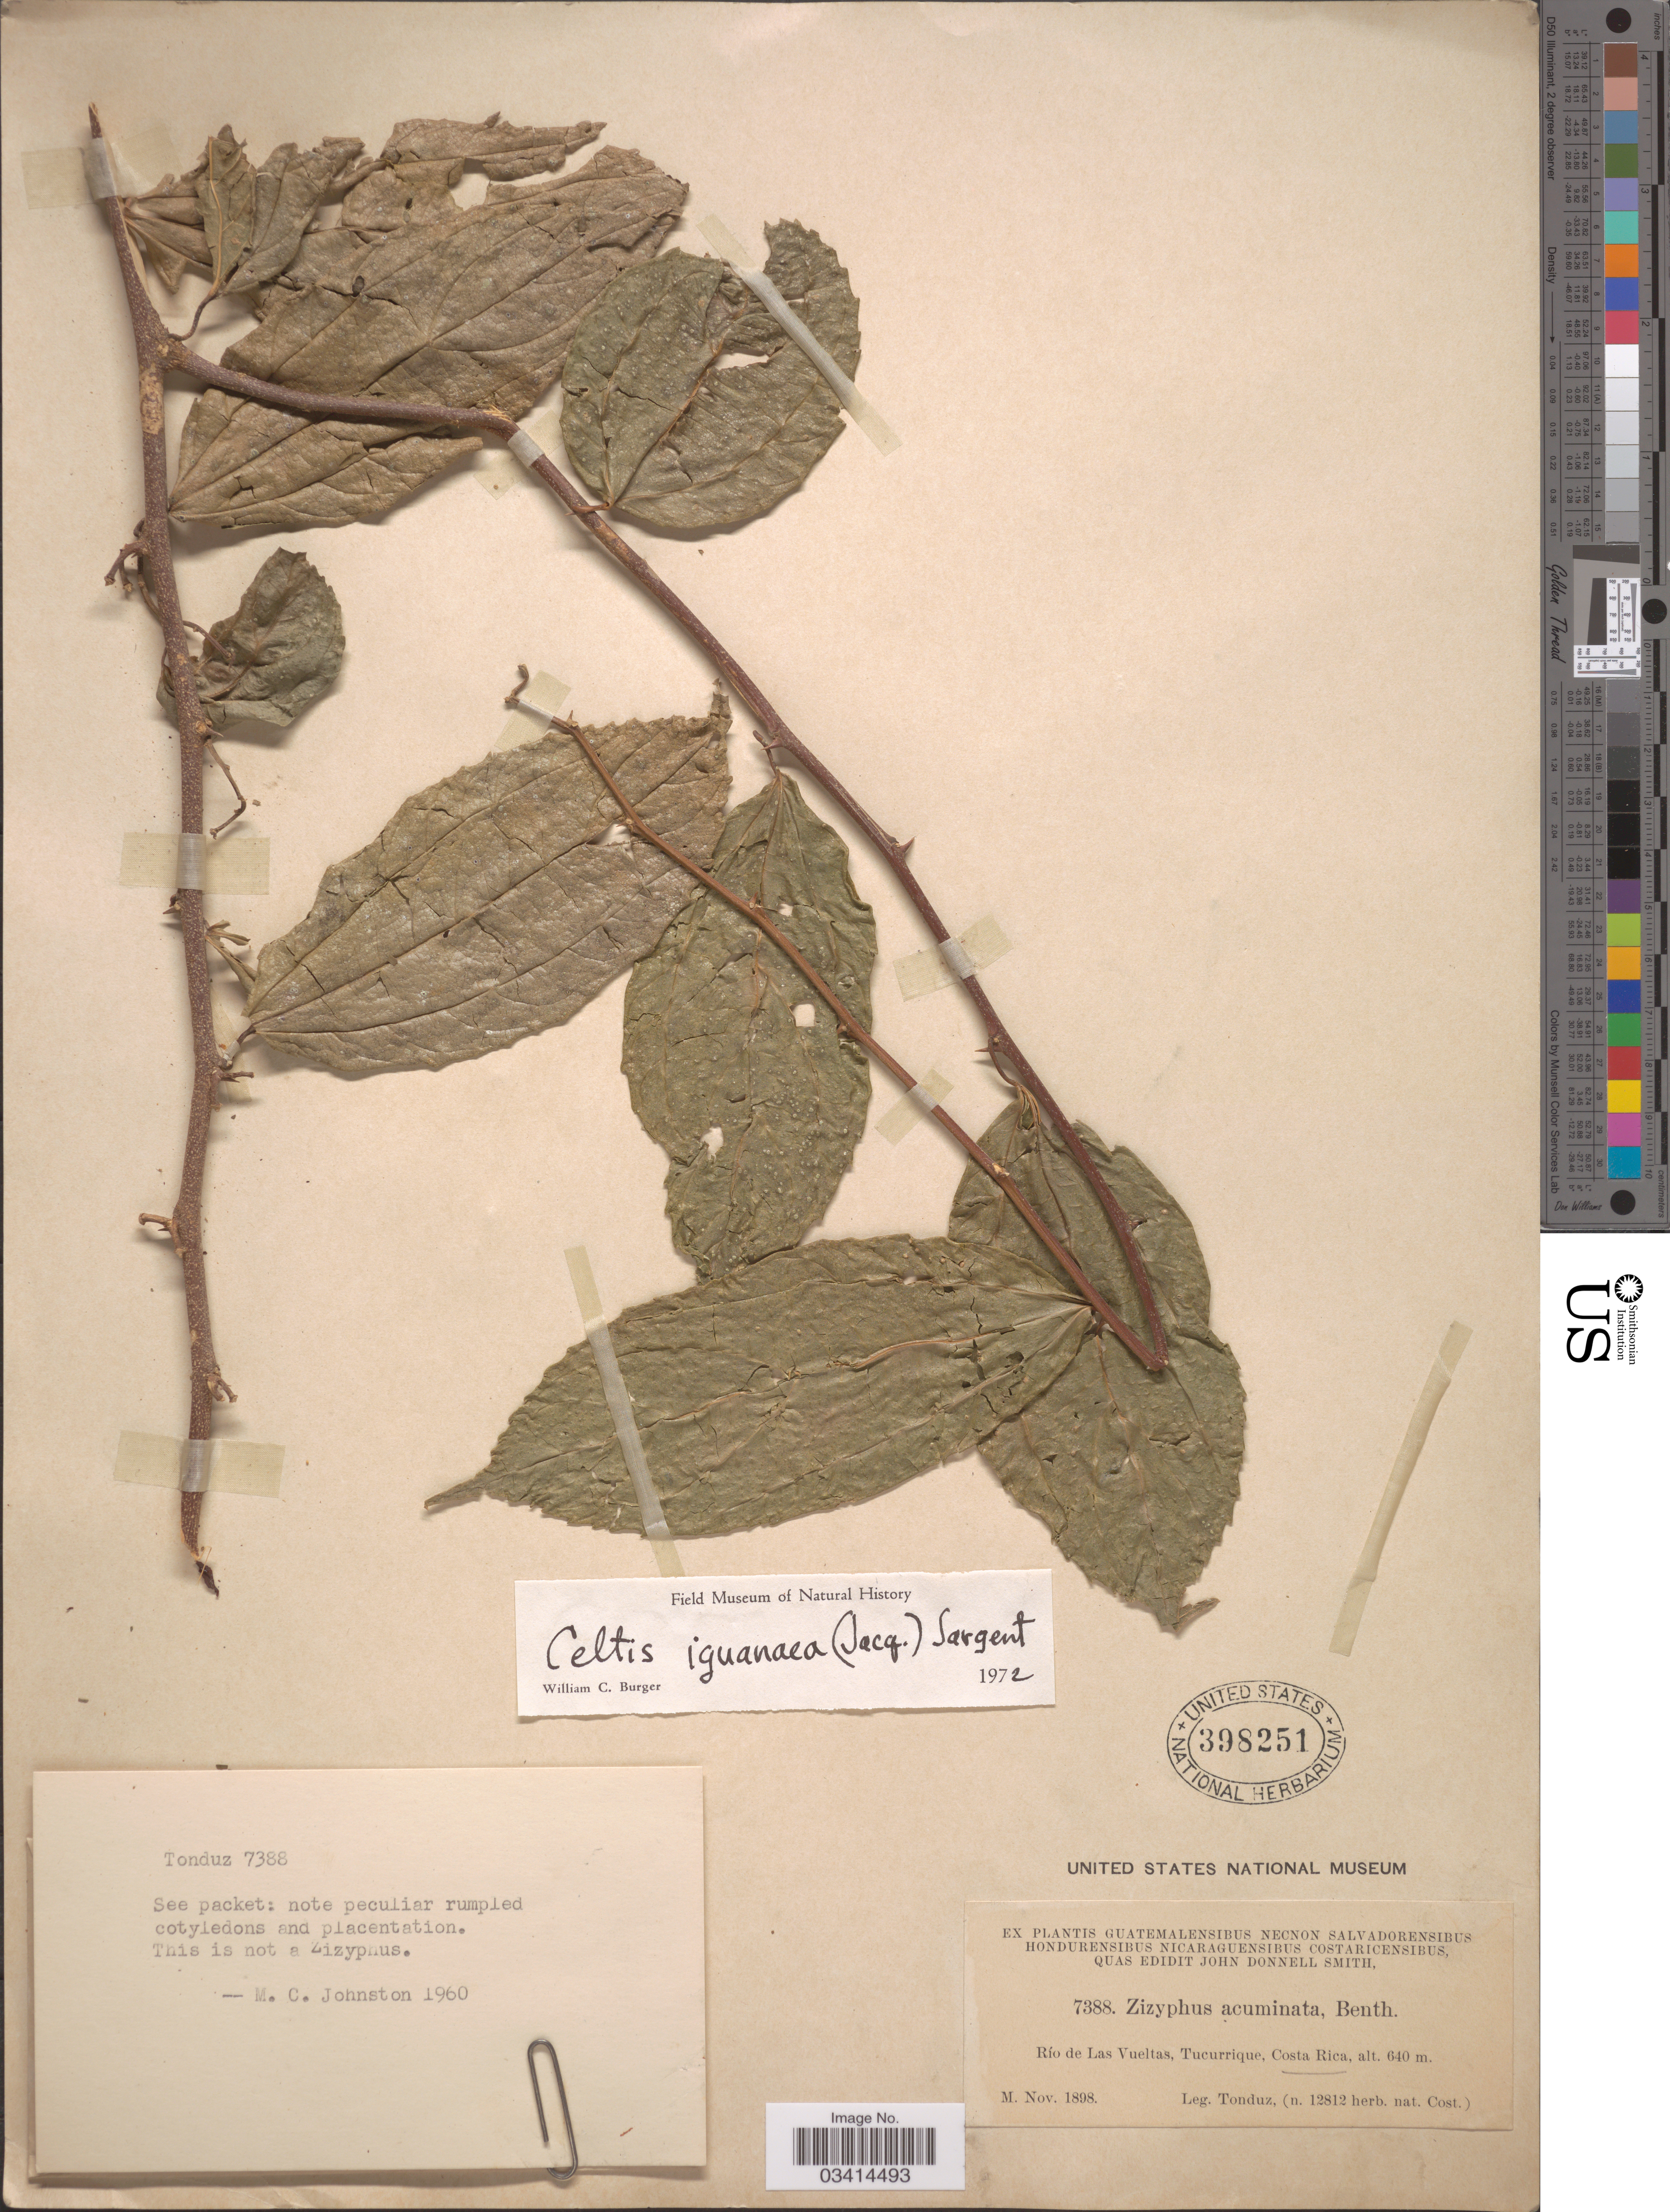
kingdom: Plantae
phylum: Tracheophyta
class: Magnoliopsida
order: Rosales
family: Cannabaceae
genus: Celtis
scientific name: Celtis iguanaea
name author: (Jacq.) Sarg.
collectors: Tonduz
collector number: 7388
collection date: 1898-11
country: Costa Rica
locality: Río de Las Vueltas, Tucurrique.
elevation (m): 640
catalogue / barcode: US 398251